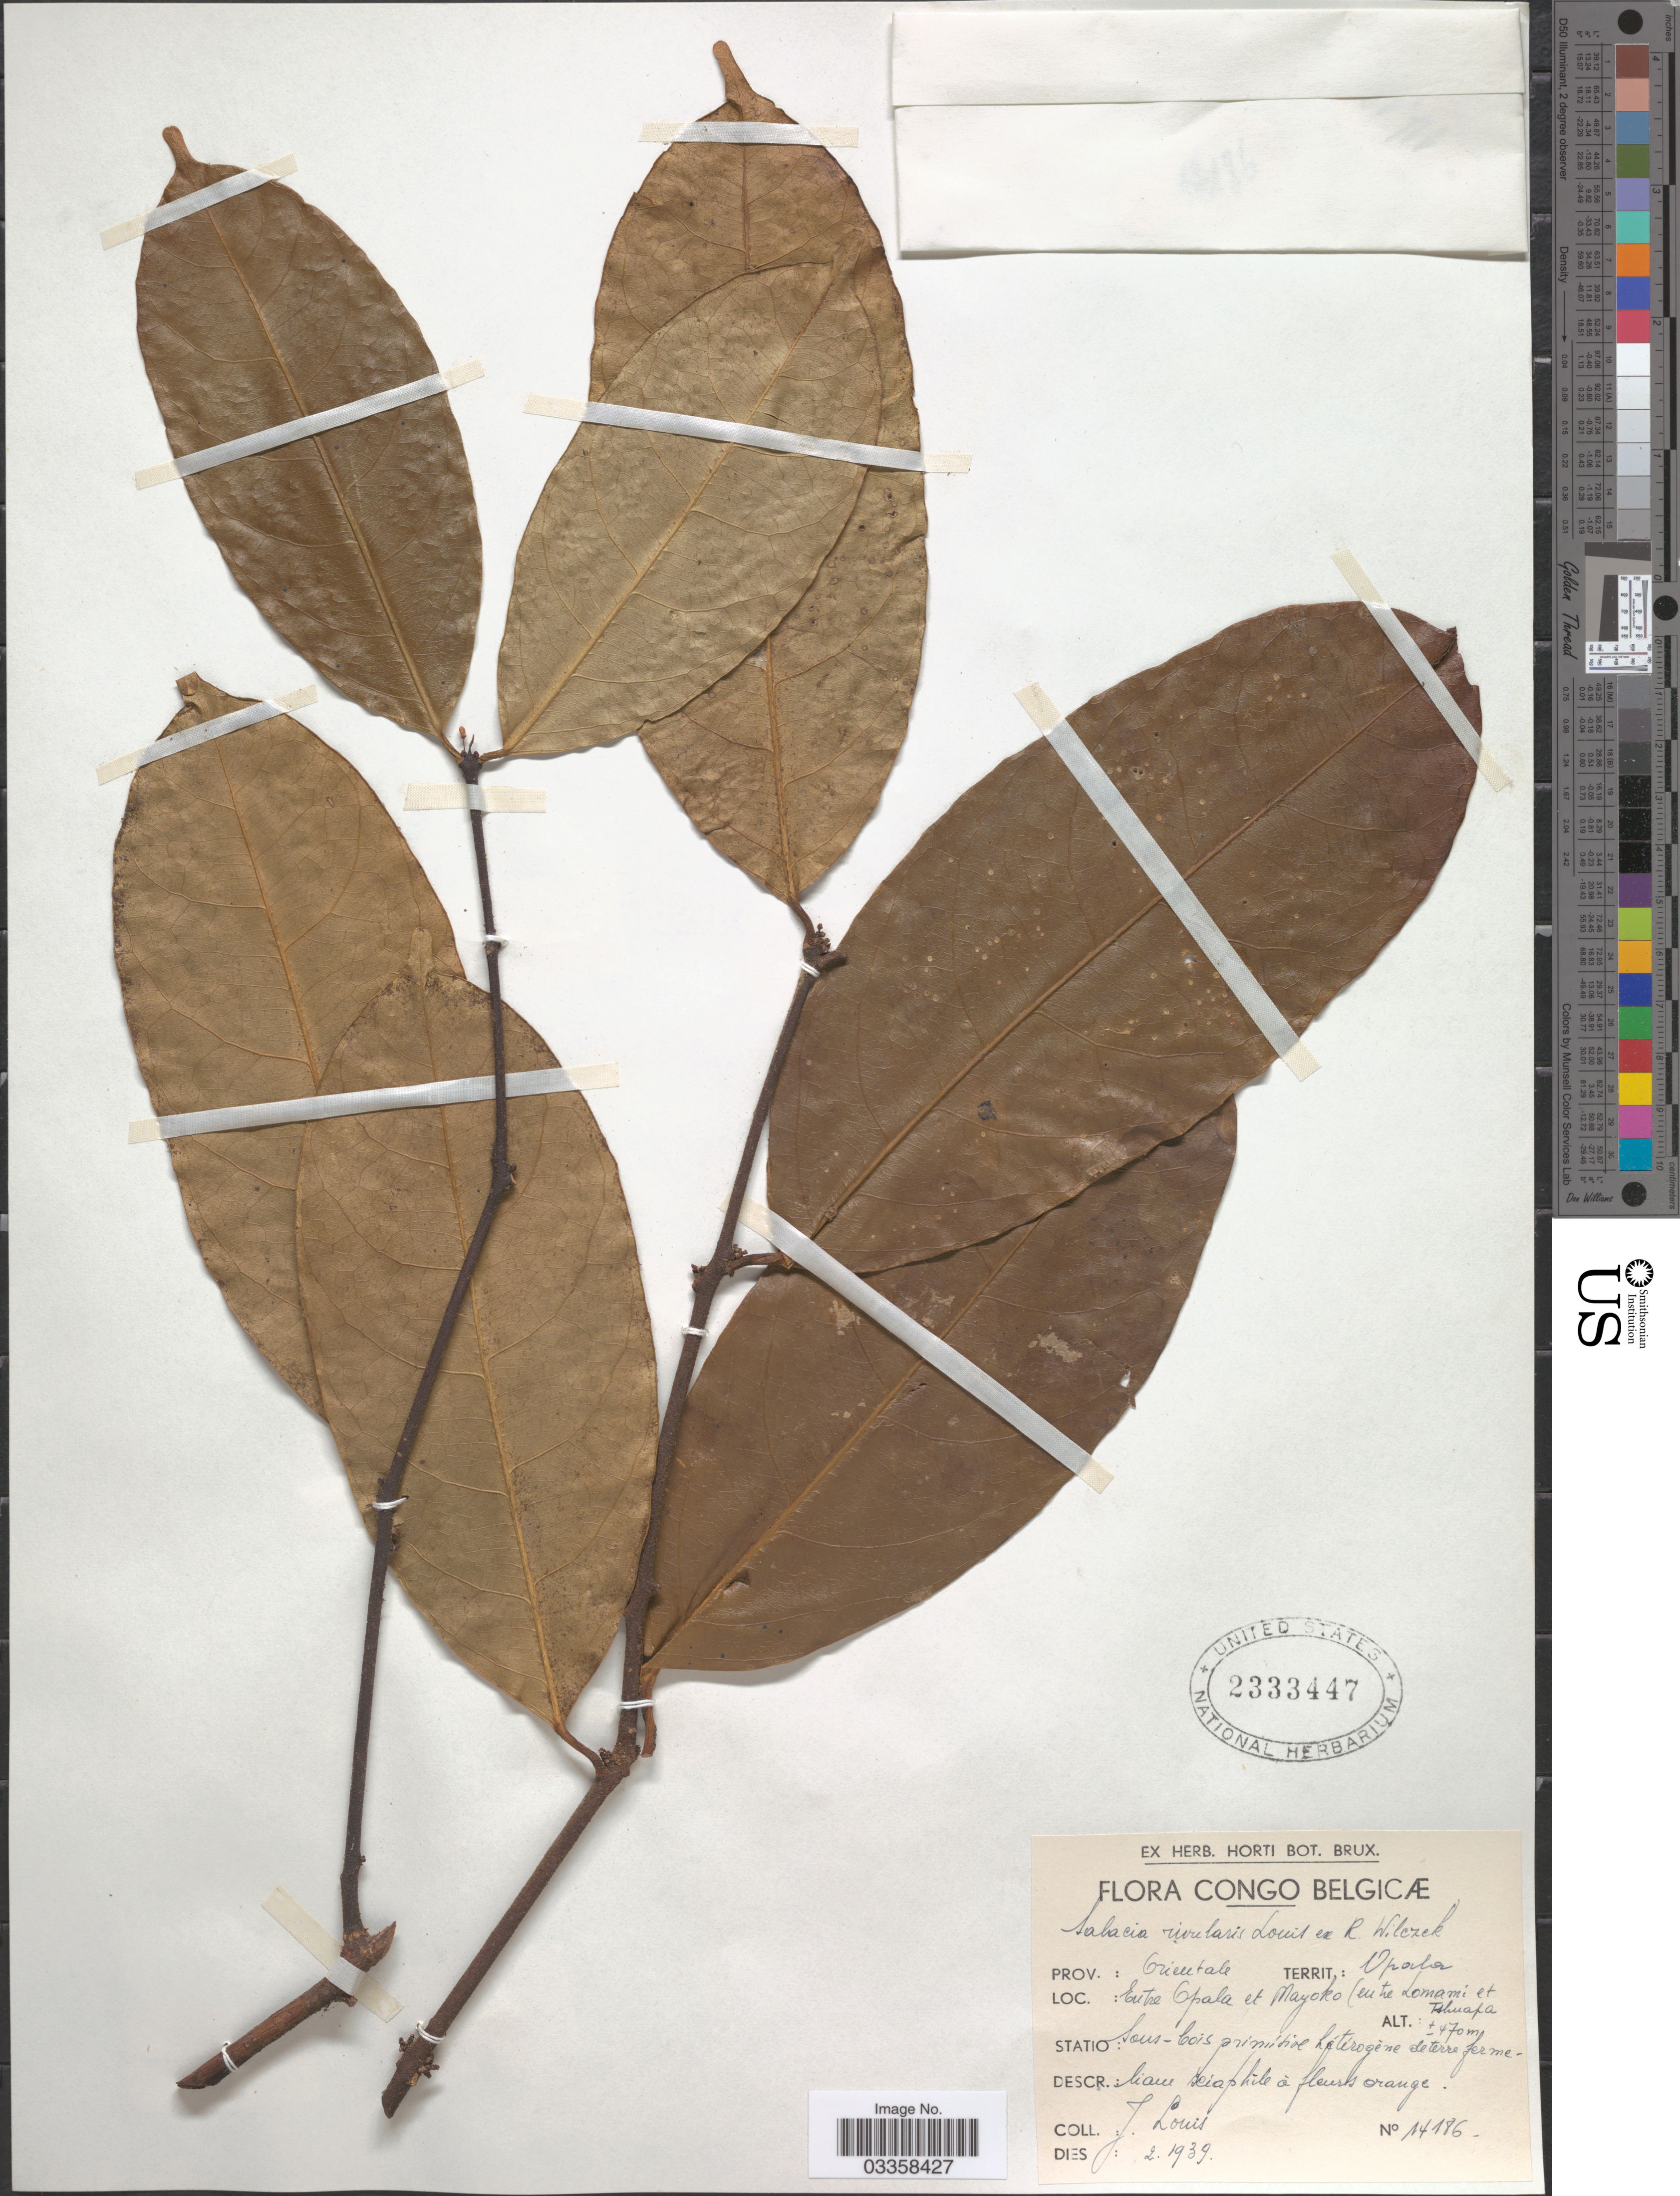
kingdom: Plantae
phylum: Tracheophyta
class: Magnoliopsida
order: Celastrales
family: Celastraceae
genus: Salacia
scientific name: Salacia rivularis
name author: Louis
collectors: J. Louis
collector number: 14186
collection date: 1939-02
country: Congo, Democratic Republic of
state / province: Tshopo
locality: Congo Belgicæ. Prov.: Orientale. Territ.: Opala. Entre Opala et Mayoko (entre Lomami et Tshuapa).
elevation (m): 470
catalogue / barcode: US 2333447